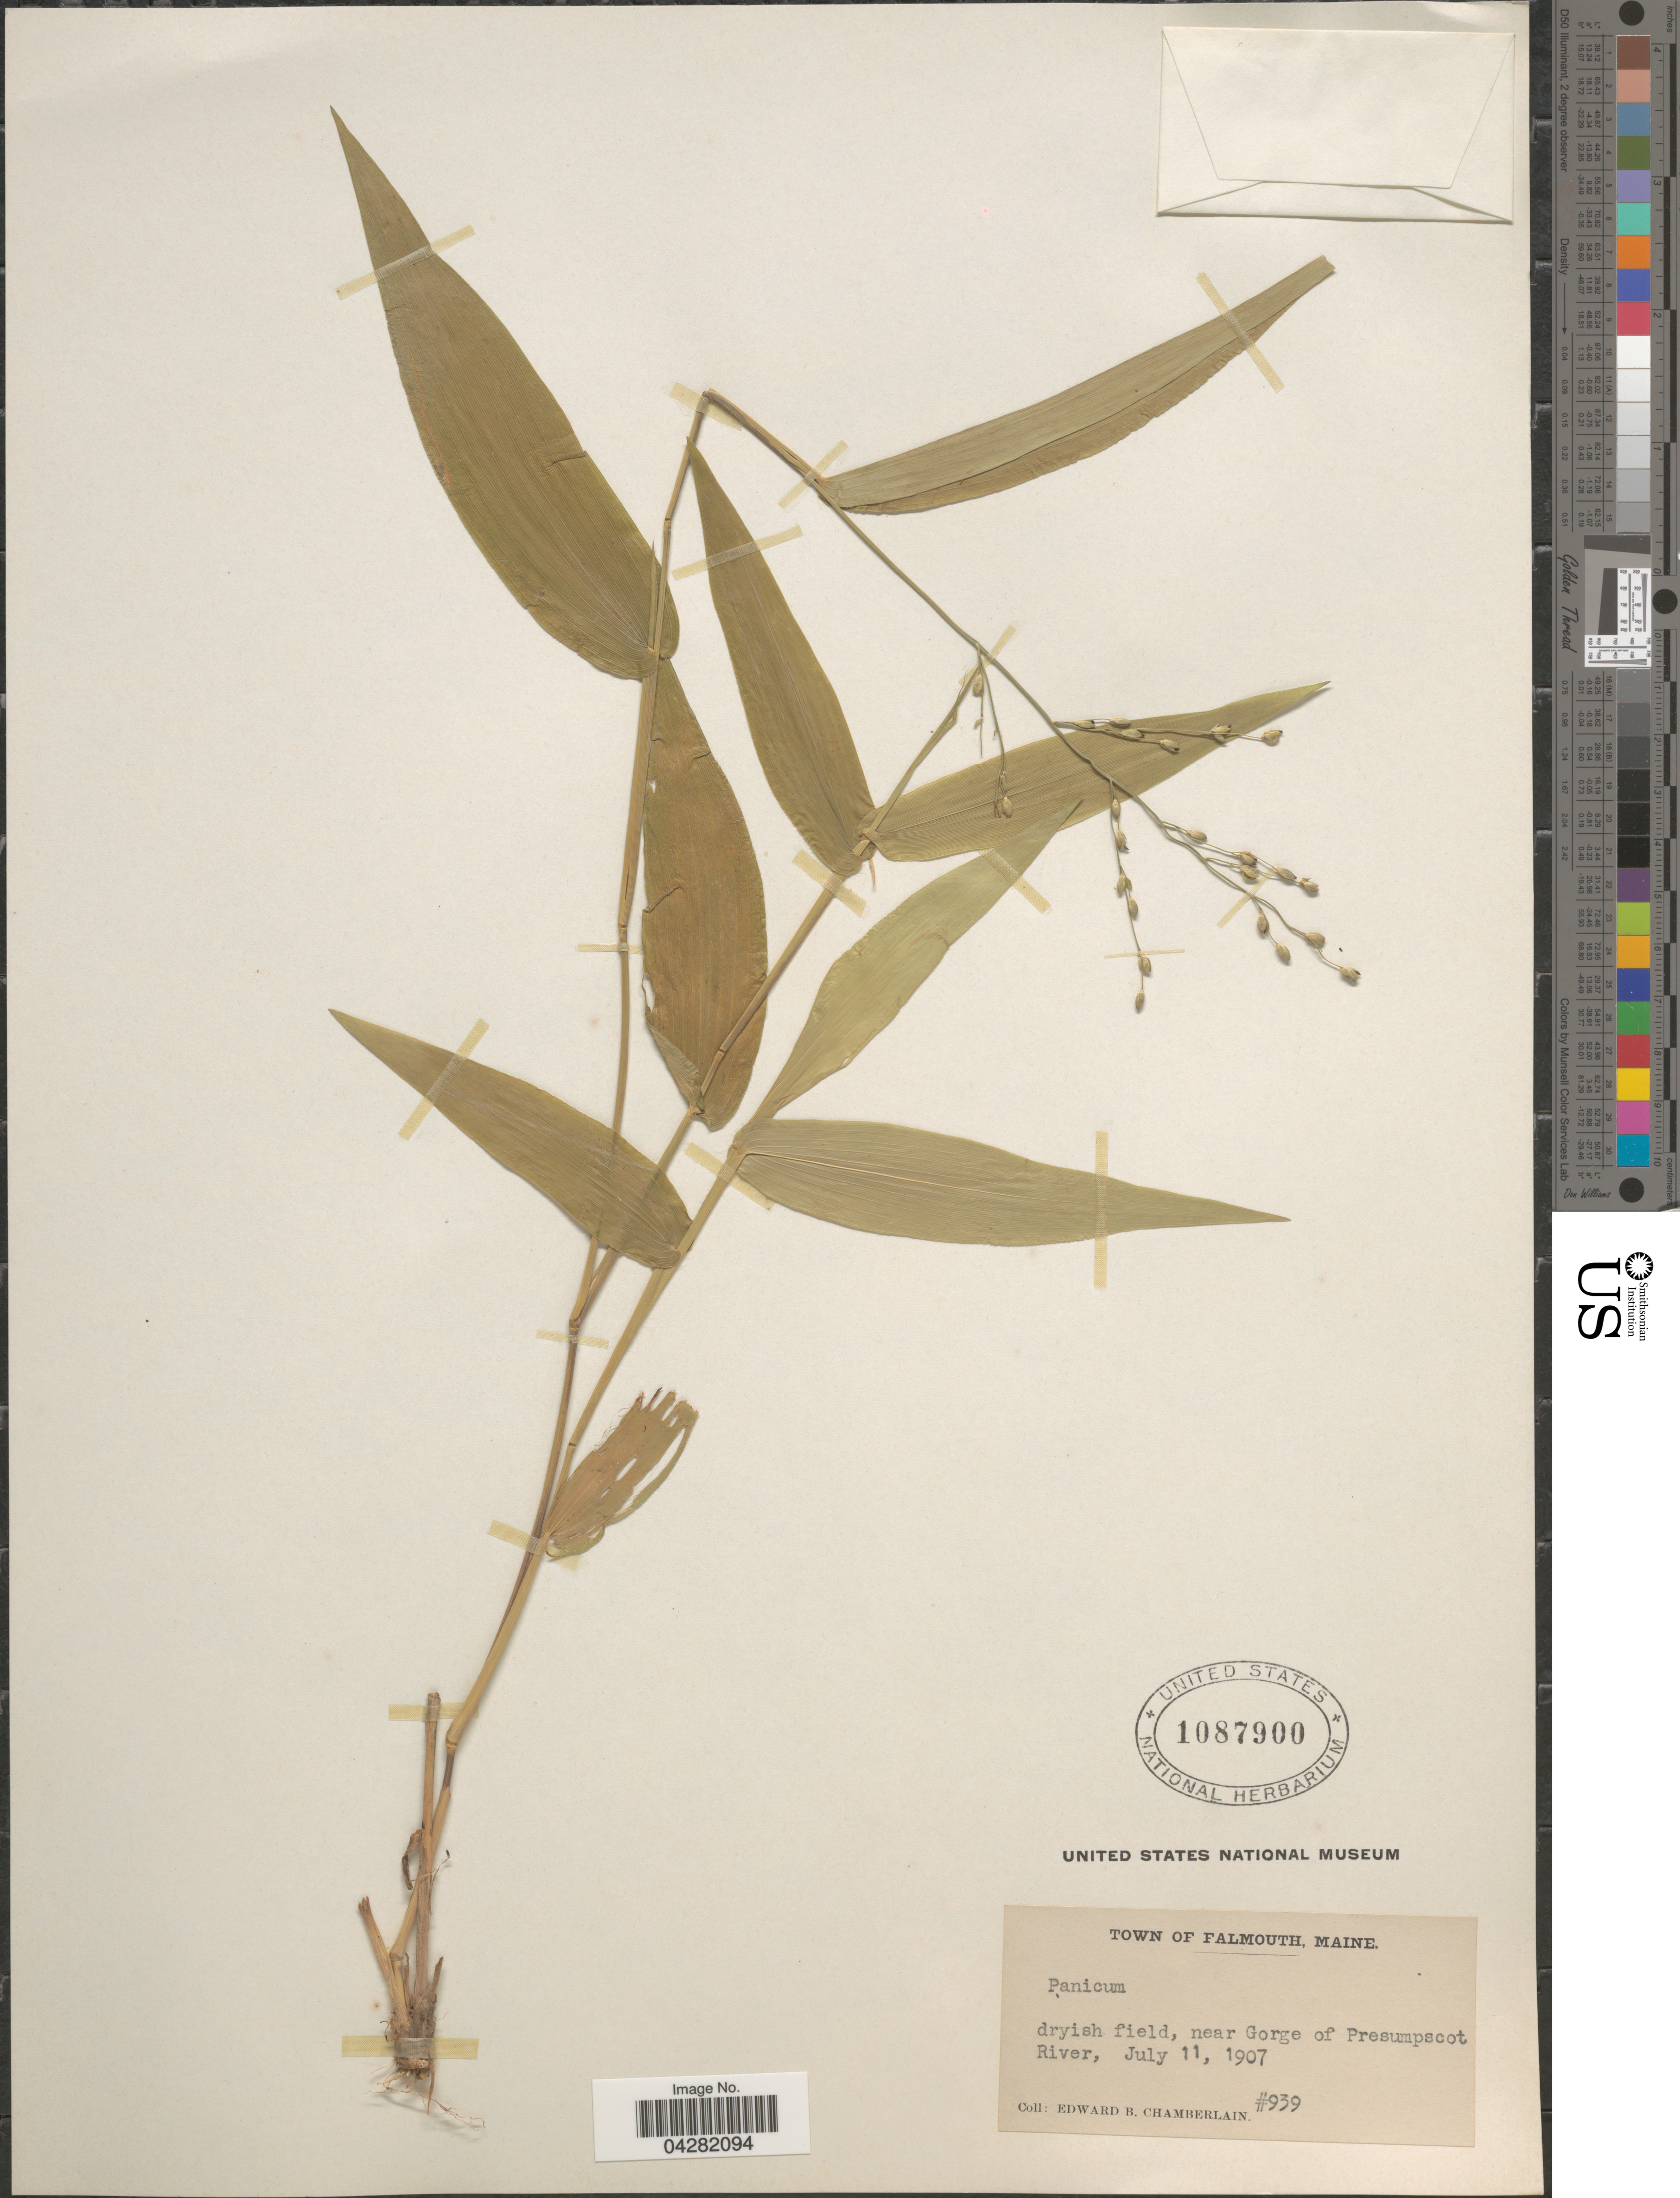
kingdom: Plantae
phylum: Tracheophyta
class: Liliopsida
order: Poales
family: Poaceae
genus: Dichanthelium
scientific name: Dichanthelium latifolium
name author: (L.) Harvill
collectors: E. Chamberlain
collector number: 939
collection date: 1907-07-11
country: United States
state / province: Maine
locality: Town of Falmouth. Near Gorge of Presumpscot River.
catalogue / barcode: US 1087900